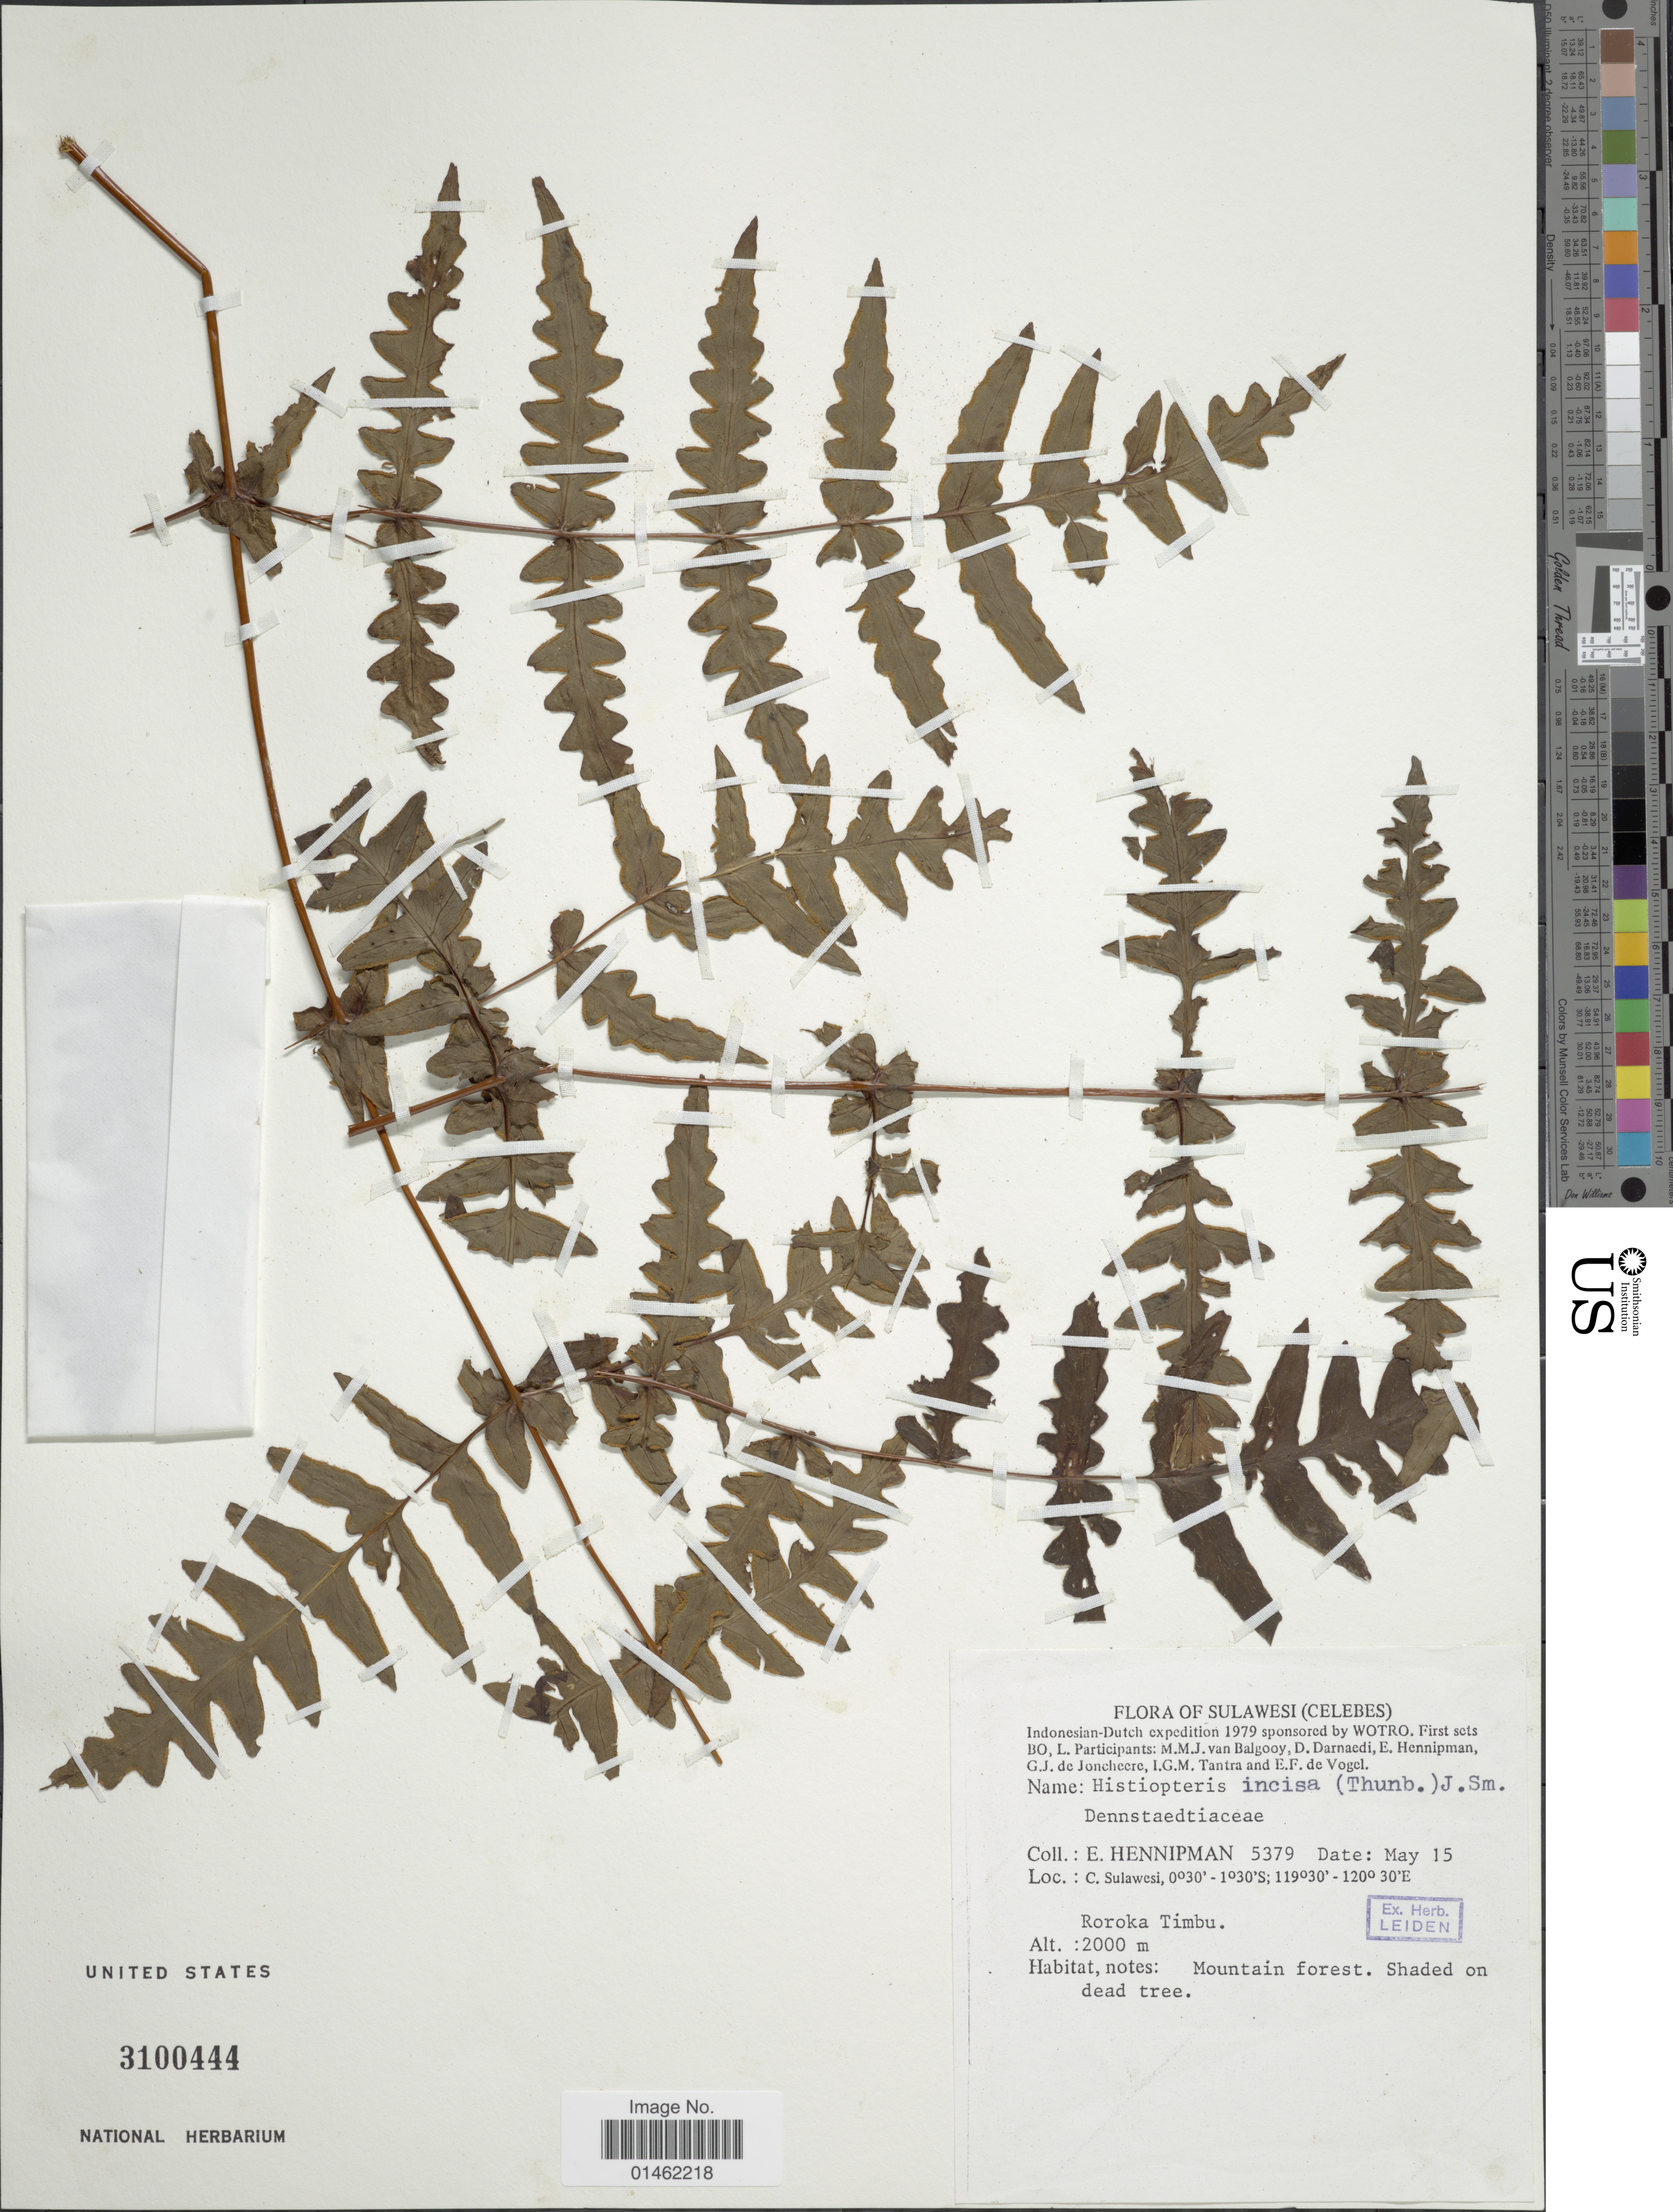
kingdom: Plantae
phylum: Tracheophyta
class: Polypodiopsida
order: Polypodiales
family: Dennstaedtiaceae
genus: Histiopteris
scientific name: Histiopteris incisa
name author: (Thunb.) J. Sm.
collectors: E. Hennipman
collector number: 5379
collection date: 1979-05-15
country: Indonesia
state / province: Sulawesi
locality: (Celebes), C.Sulawesi, Roroka Timbu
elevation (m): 2000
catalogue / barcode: US 3100444